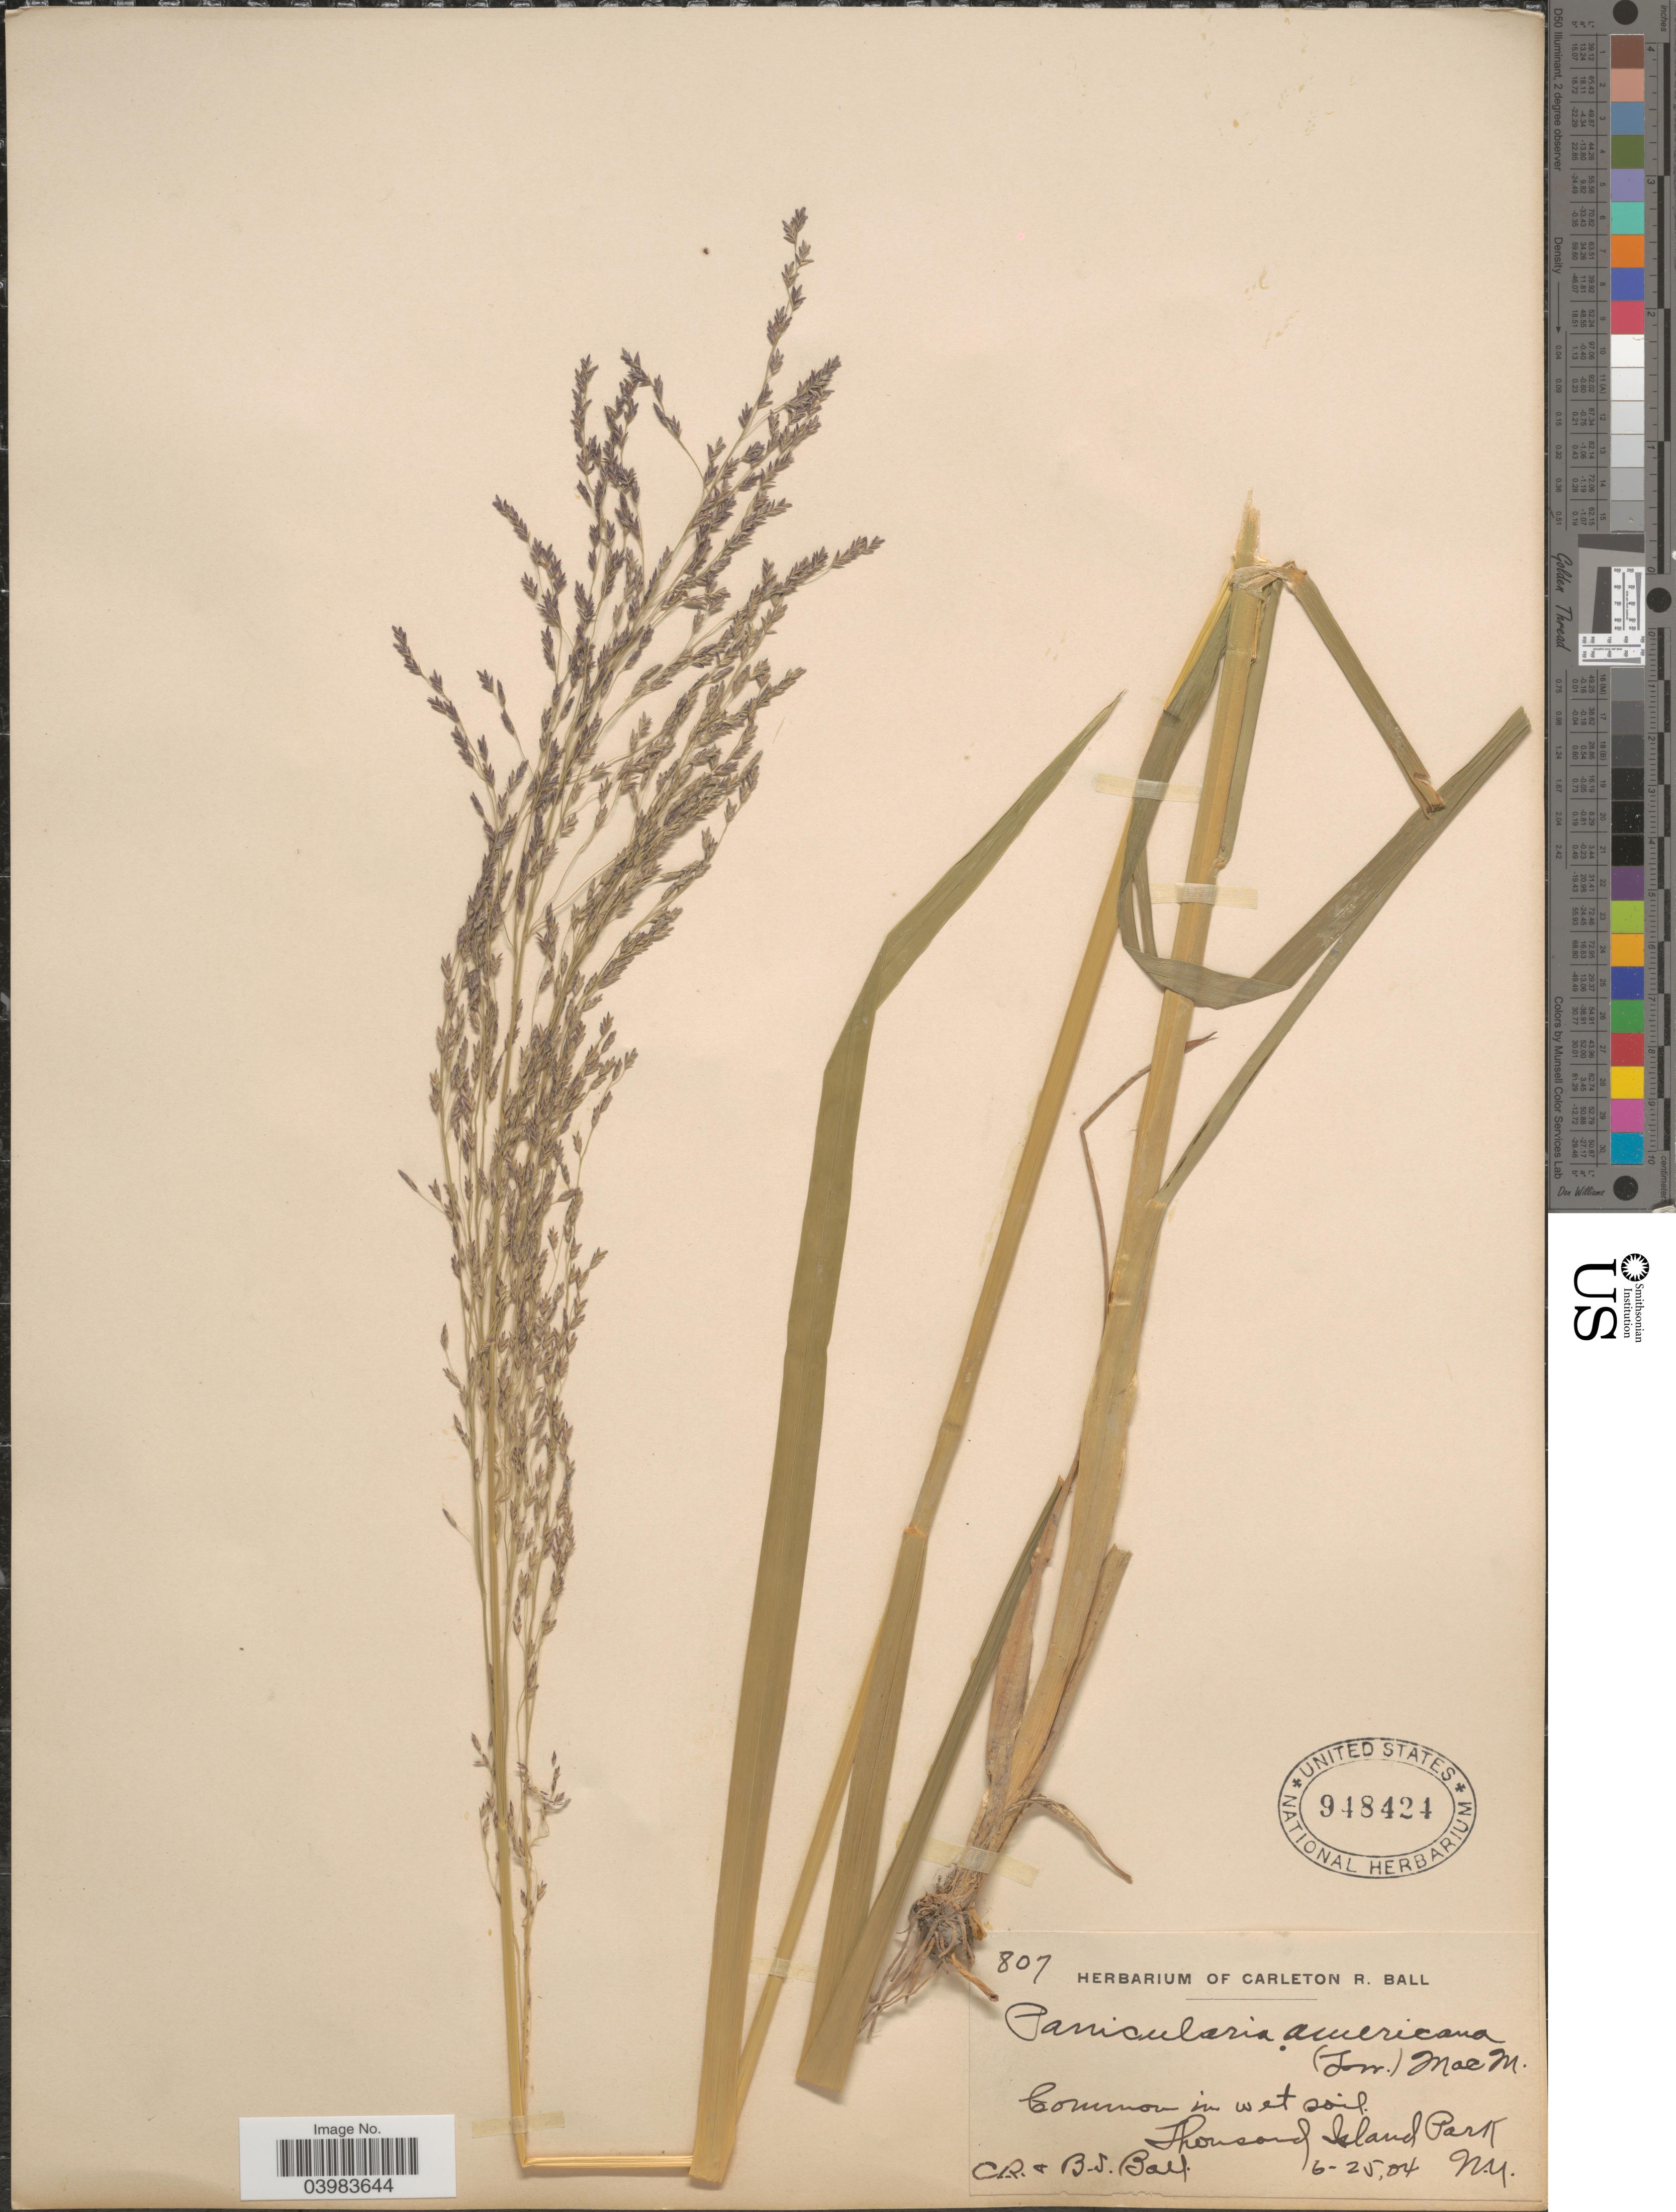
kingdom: Plantae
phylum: Tracheophyta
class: Liliopsida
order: Poales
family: Poaceae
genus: Glyceria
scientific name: Glyceria grandis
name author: S. Watson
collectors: C. R. Ball & B. S. Ball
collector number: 807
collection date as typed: Transcribed d/m/y: 25/6/4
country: United States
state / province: New York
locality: In wet soil. Thousand Island Park.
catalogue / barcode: US 948424